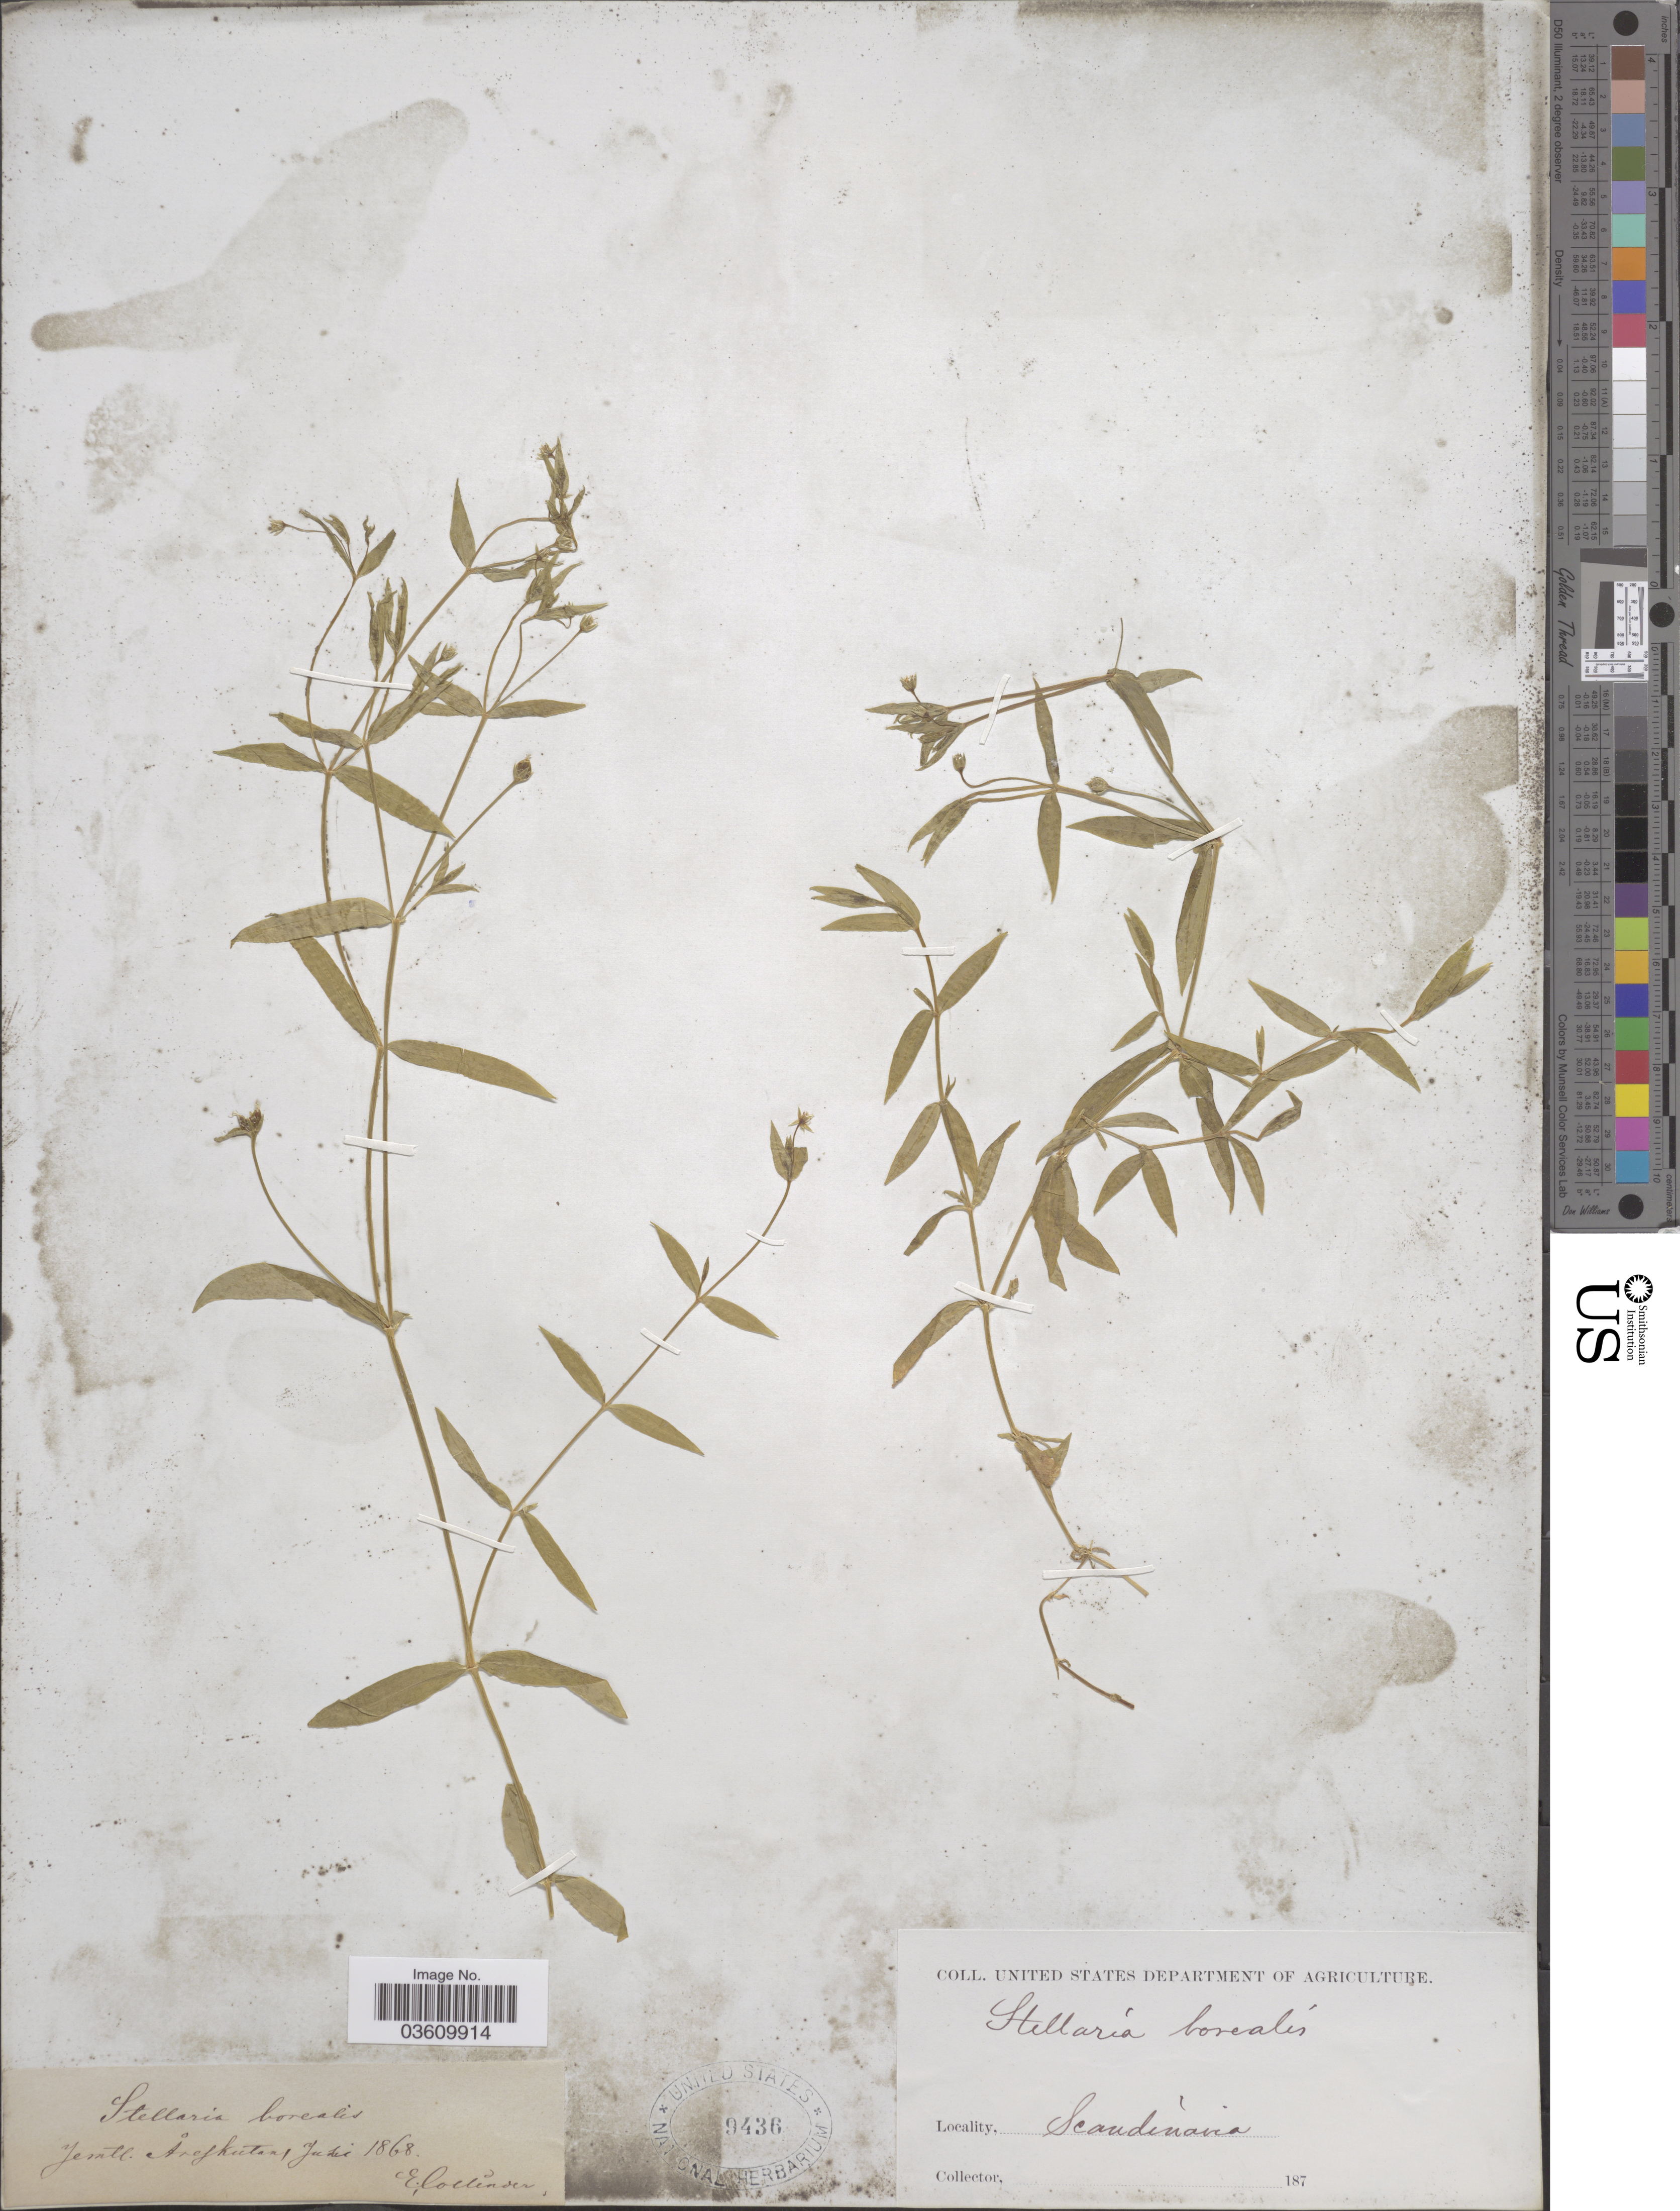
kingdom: Plantae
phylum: Tracheophyta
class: Magnoliopsida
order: Caryophyllales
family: Caryophyllaceae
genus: Stellaria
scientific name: Stellaria borealis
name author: Bigelow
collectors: E. Collinder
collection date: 1868-07-01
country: Sweden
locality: Scandanavia. Jemtl. Areskutan.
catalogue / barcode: US 9436